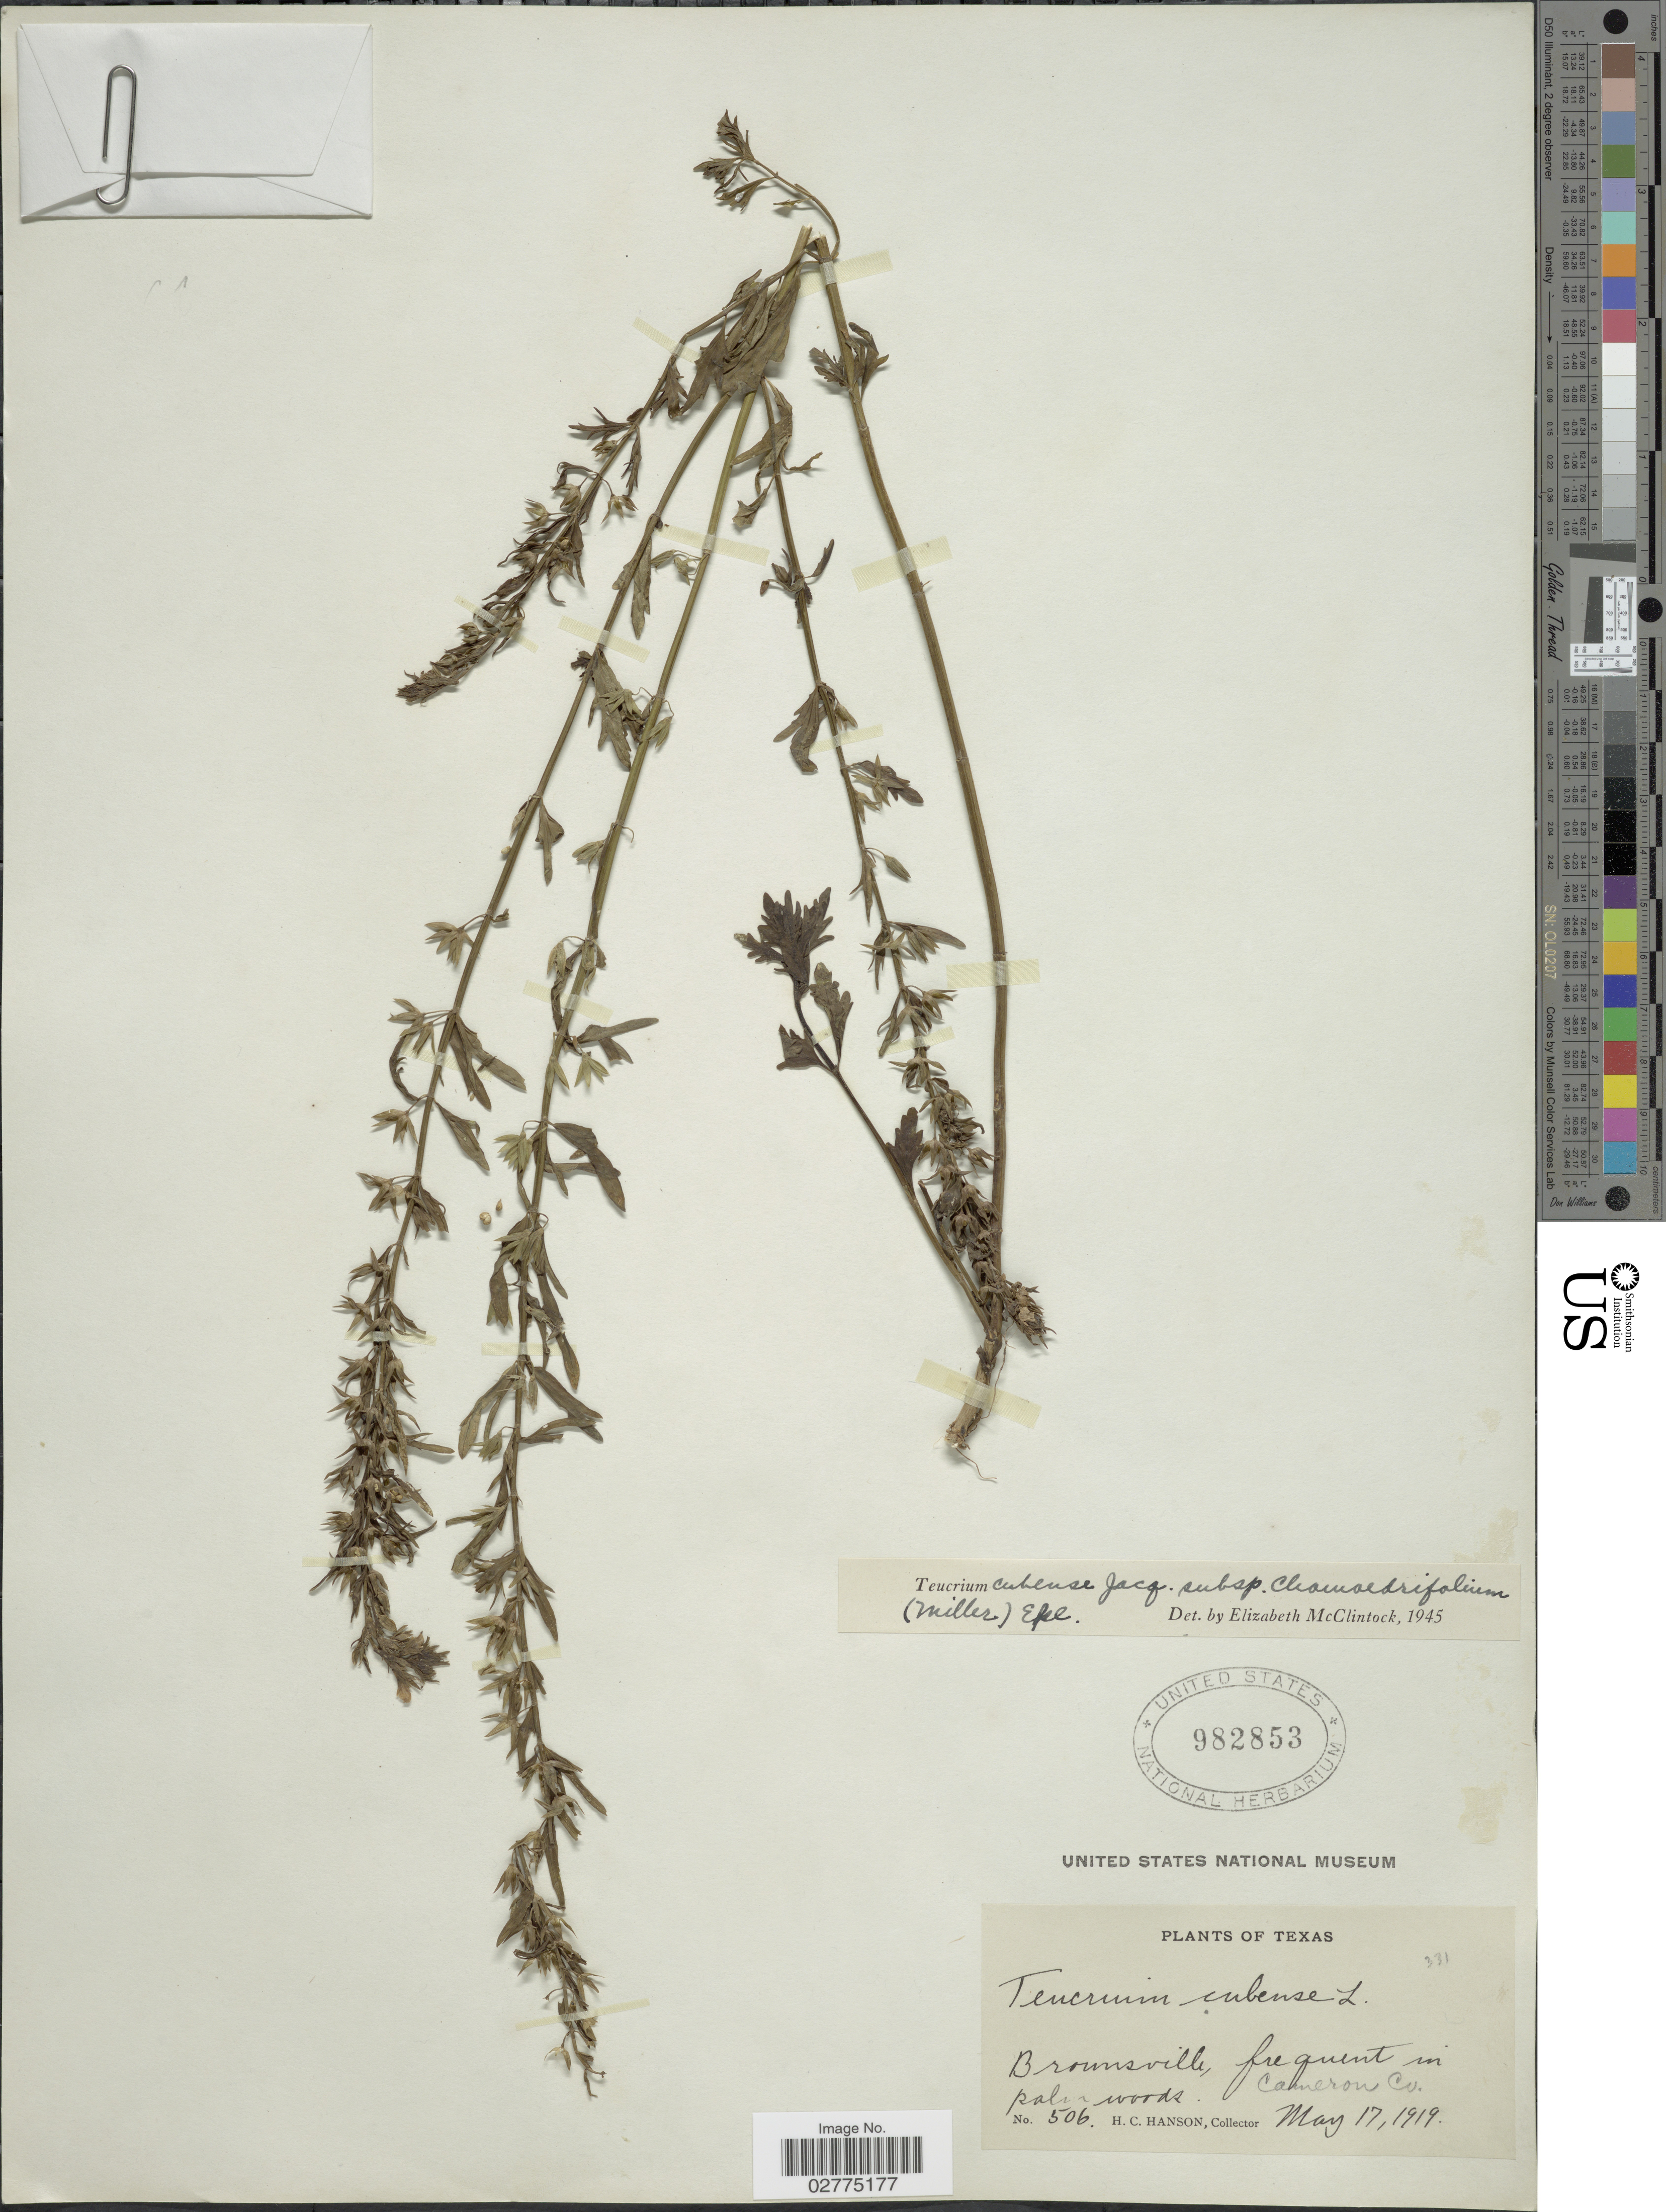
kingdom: Plantae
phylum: Tracheophyta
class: Magnoliopsida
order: Lamiales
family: Lamiaceae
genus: Teucrium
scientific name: Teucrium cubense subsp. chamaedrifolium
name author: Jacq.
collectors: H. Hanson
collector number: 506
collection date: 1919-05-17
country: United States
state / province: Texas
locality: Brownsville, frequent in palm woods, Cameron Co.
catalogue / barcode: US 982853